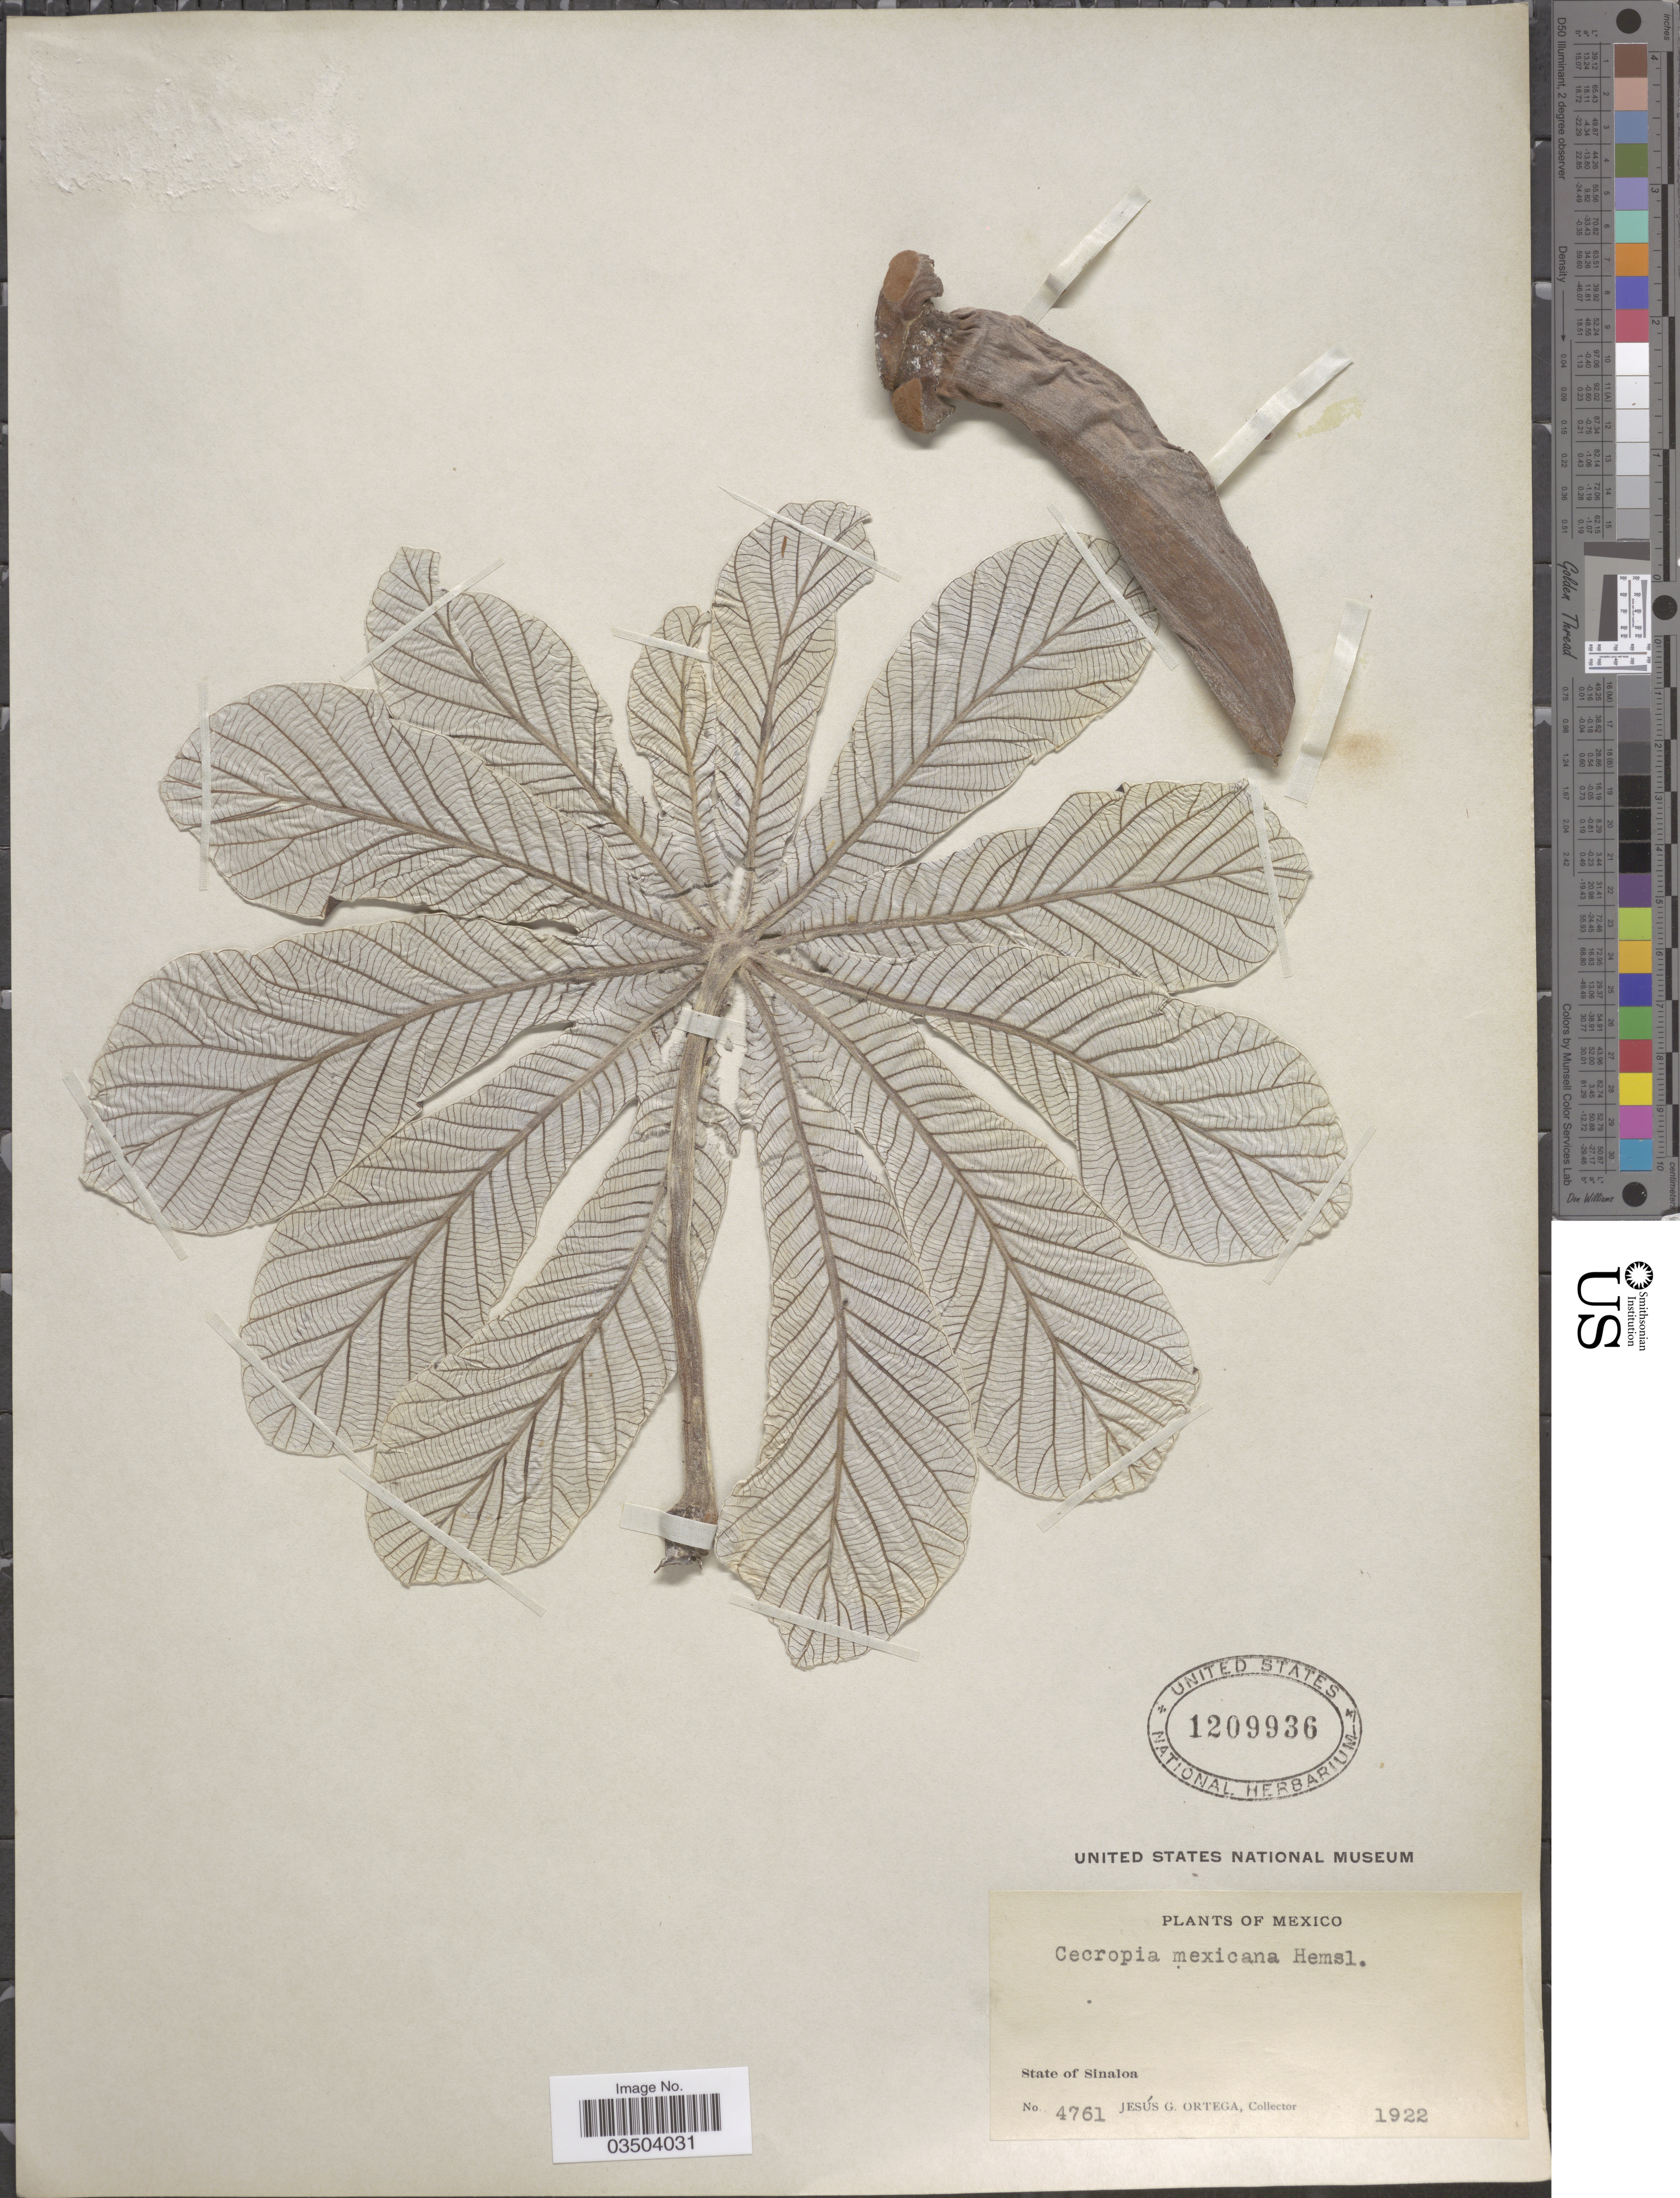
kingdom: Plantae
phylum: Tracheophyta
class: Magnoliopsida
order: Rosales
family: Urticaceae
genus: Cecropia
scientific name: Cecropia obtusifolia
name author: Bertol.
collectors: J. Ortega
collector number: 4761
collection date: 1922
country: Mexico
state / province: Sinaloa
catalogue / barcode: US 1209936